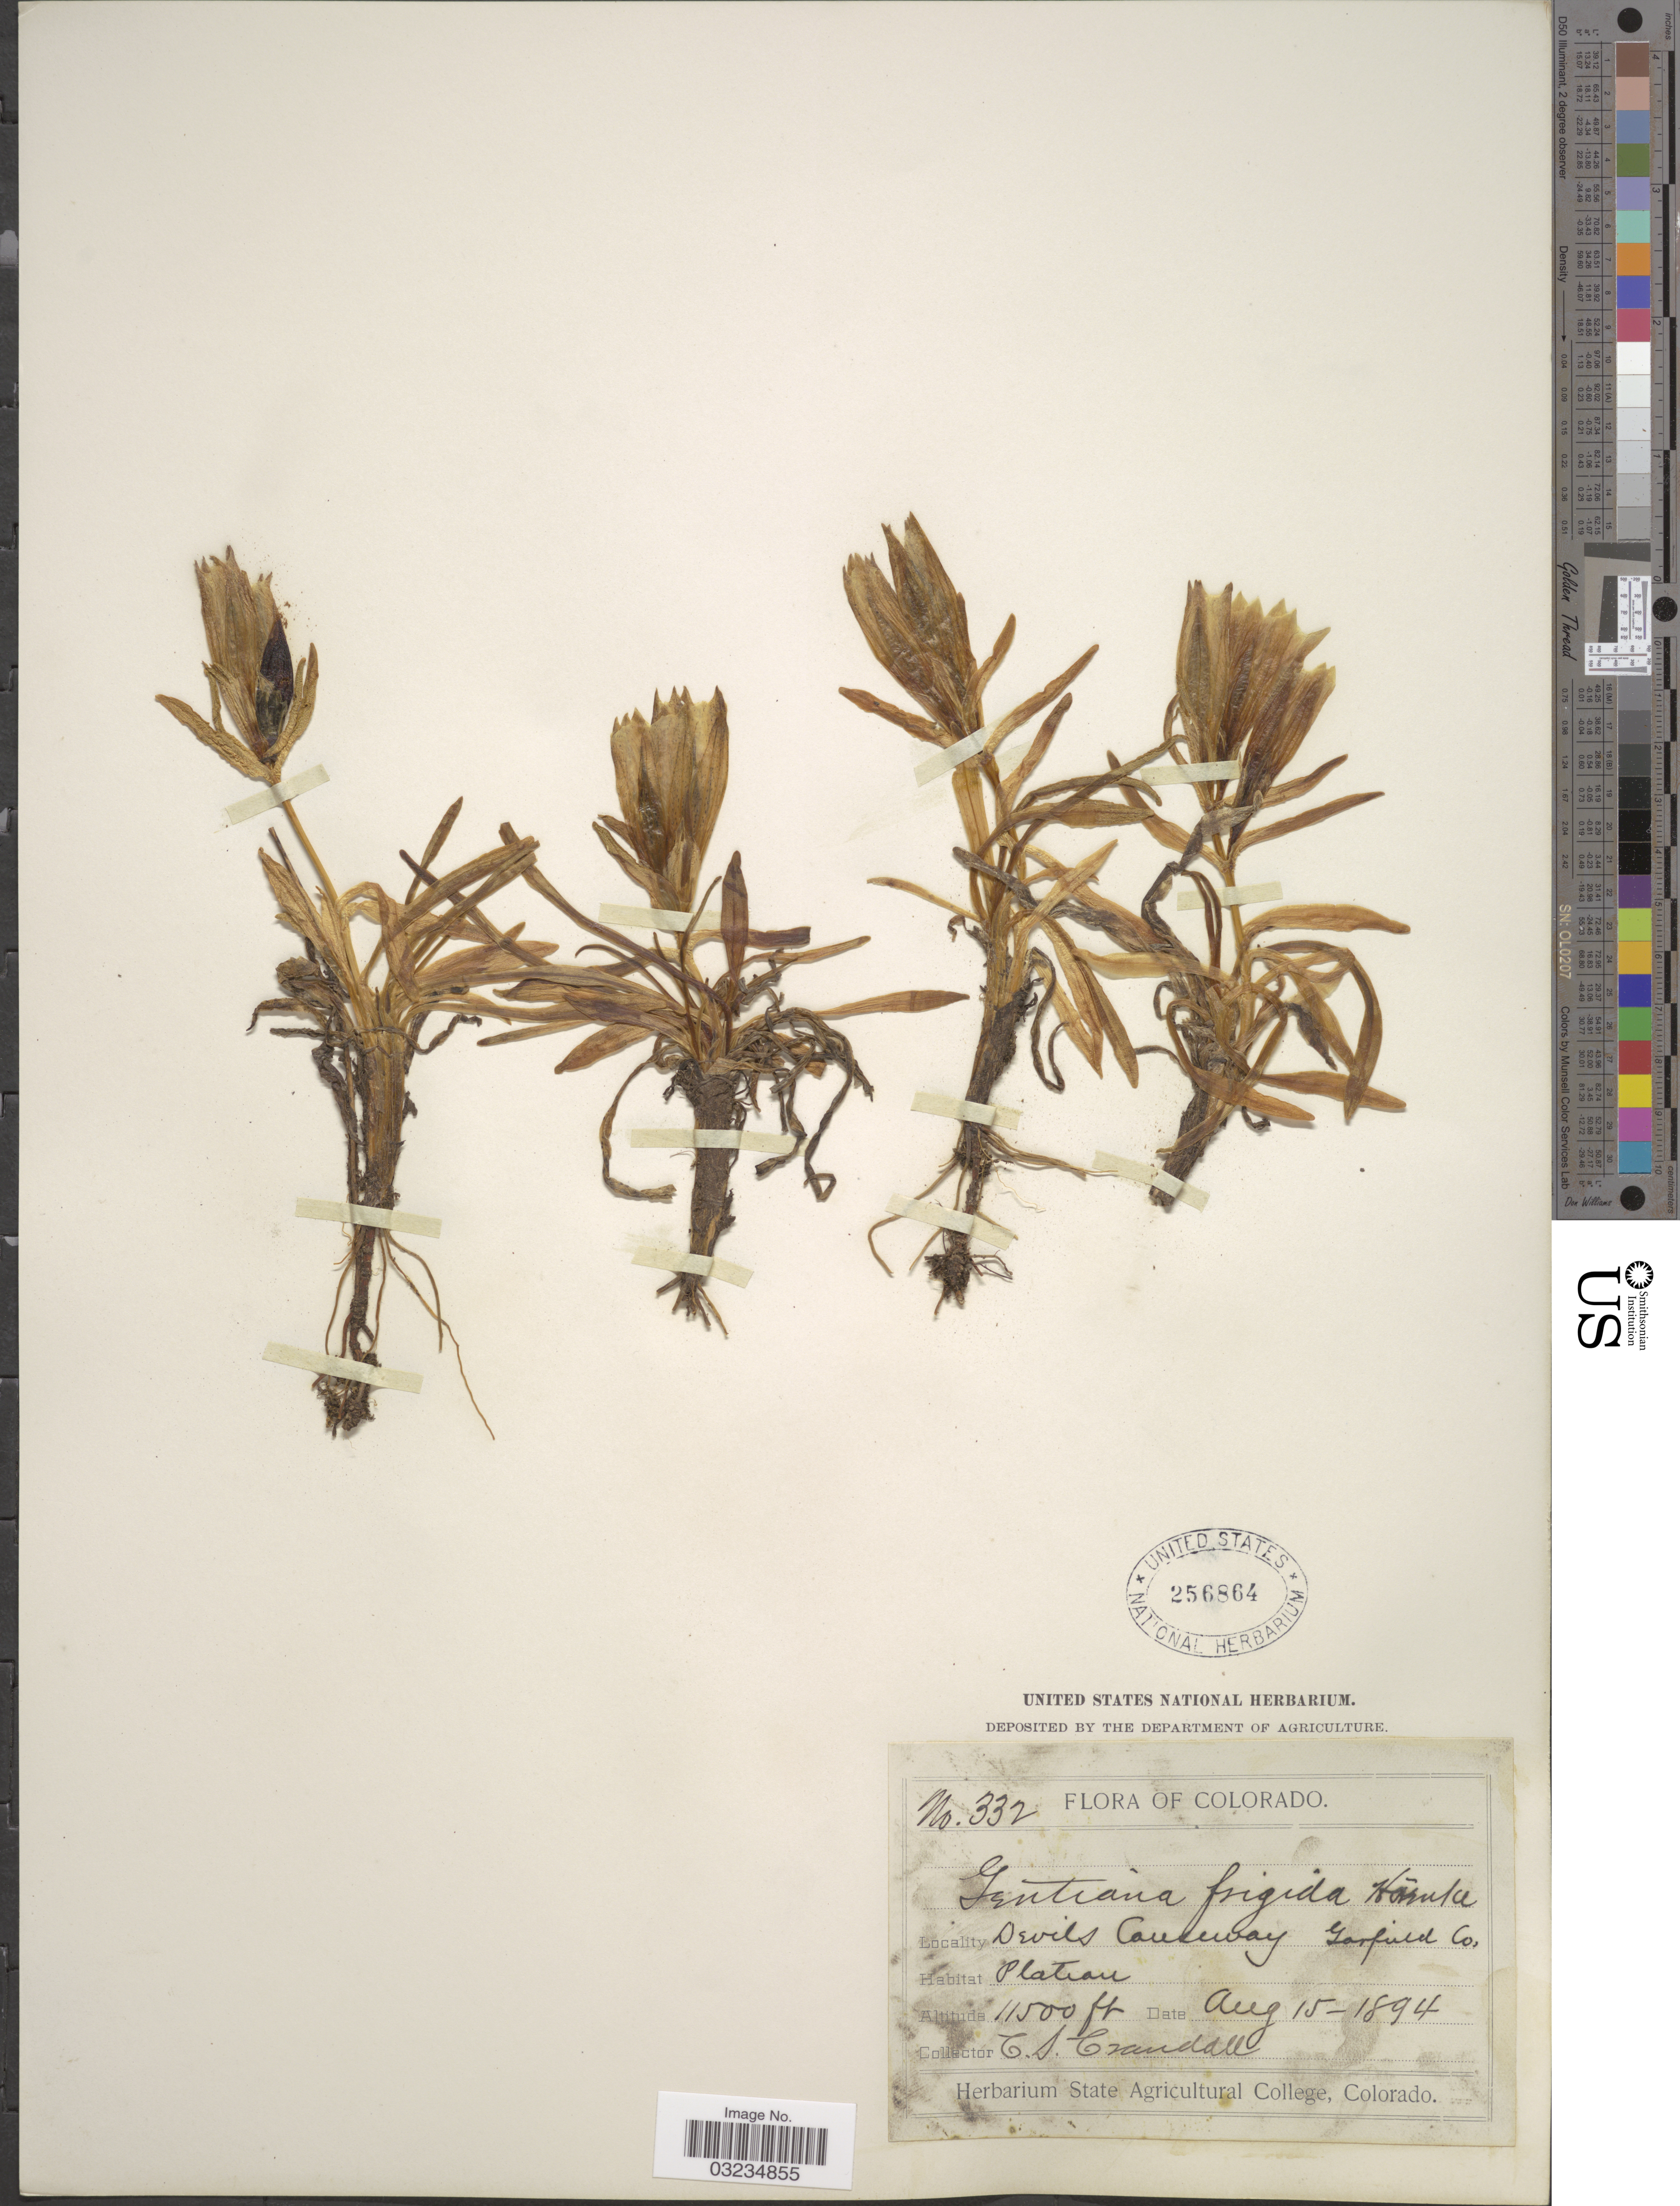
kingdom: Plantae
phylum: Tracheophyta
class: Magnoliopsida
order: Gentianales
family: Gentianaceae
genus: Gentiana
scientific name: Gentiana romanzovii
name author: Ledeb. ex Bunge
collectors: C. Crandall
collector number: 332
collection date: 1894-08-15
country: United States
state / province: Colorado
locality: Devils Causeway. Garfield Co.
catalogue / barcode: US 256864